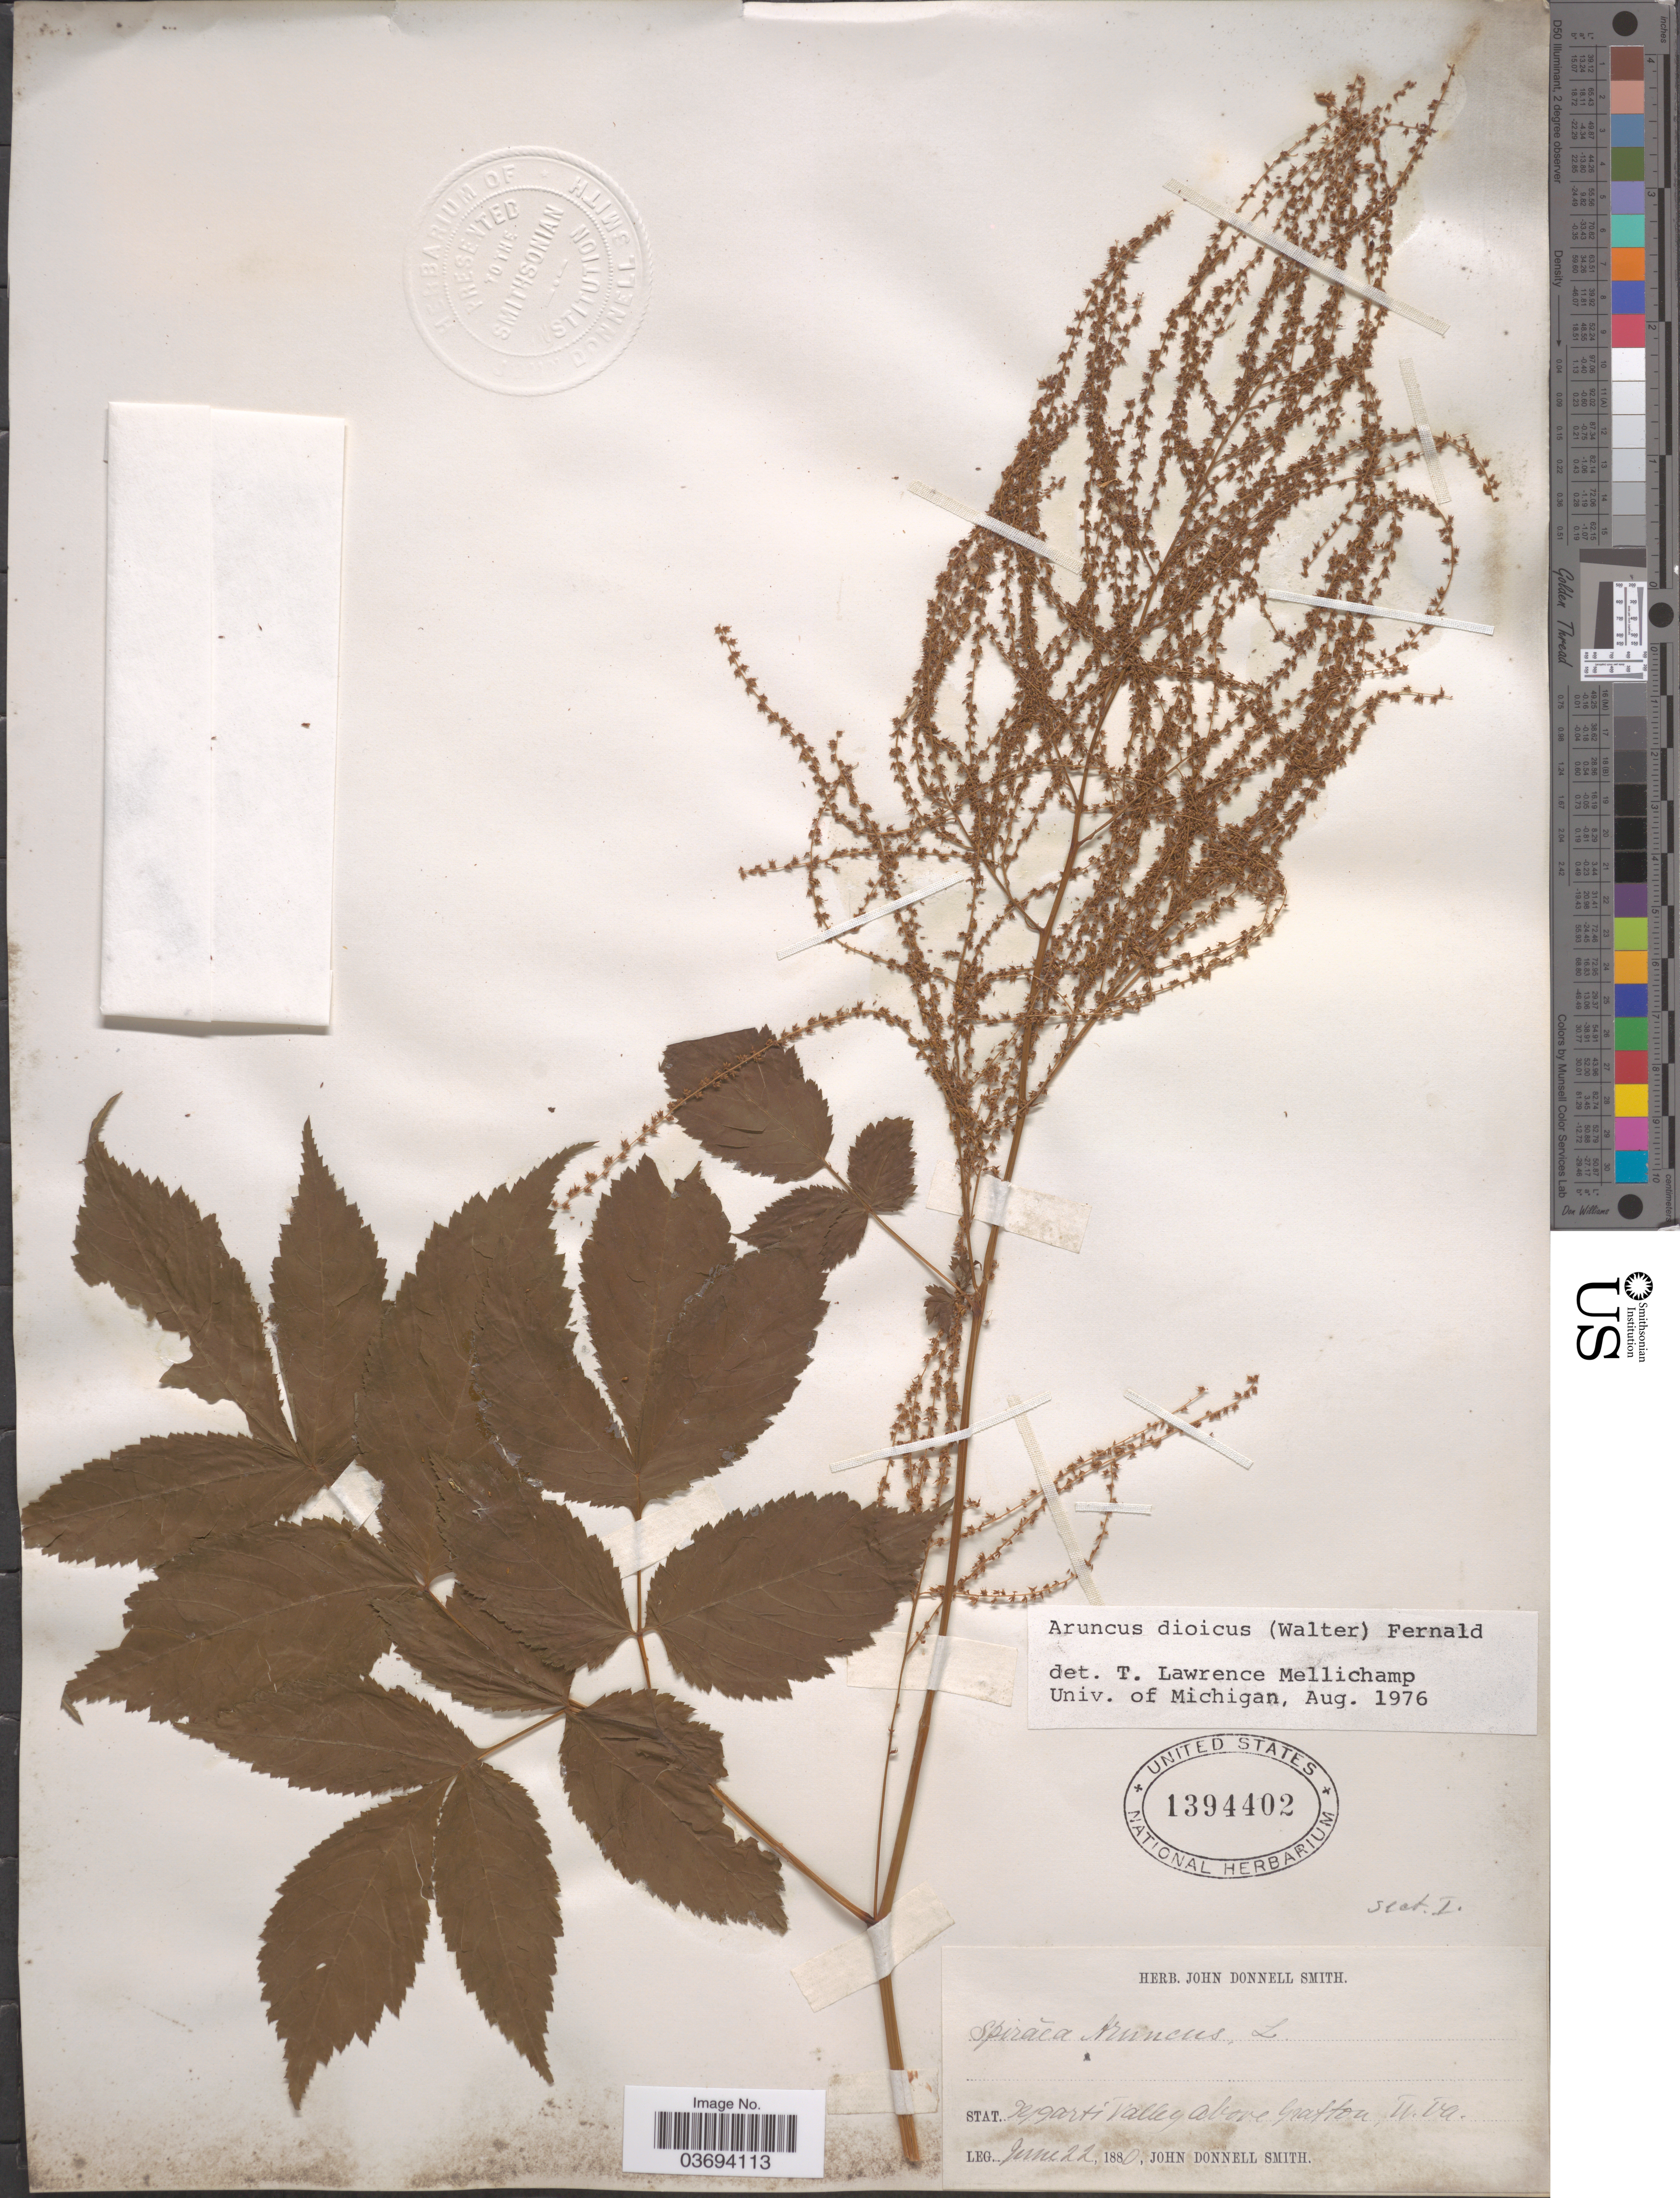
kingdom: Plantae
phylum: Tracheophyta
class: Magnoliopsida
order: Rosales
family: Rosaceae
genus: Aruncus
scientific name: Aruncus dioicus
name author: (Walter) Fernald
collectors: J. Donnell Smith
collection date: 1880-06-22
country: United States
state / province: West Virginia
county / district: Randolph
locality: Tygart's Valley above Grafton.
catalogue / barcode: US 1394402